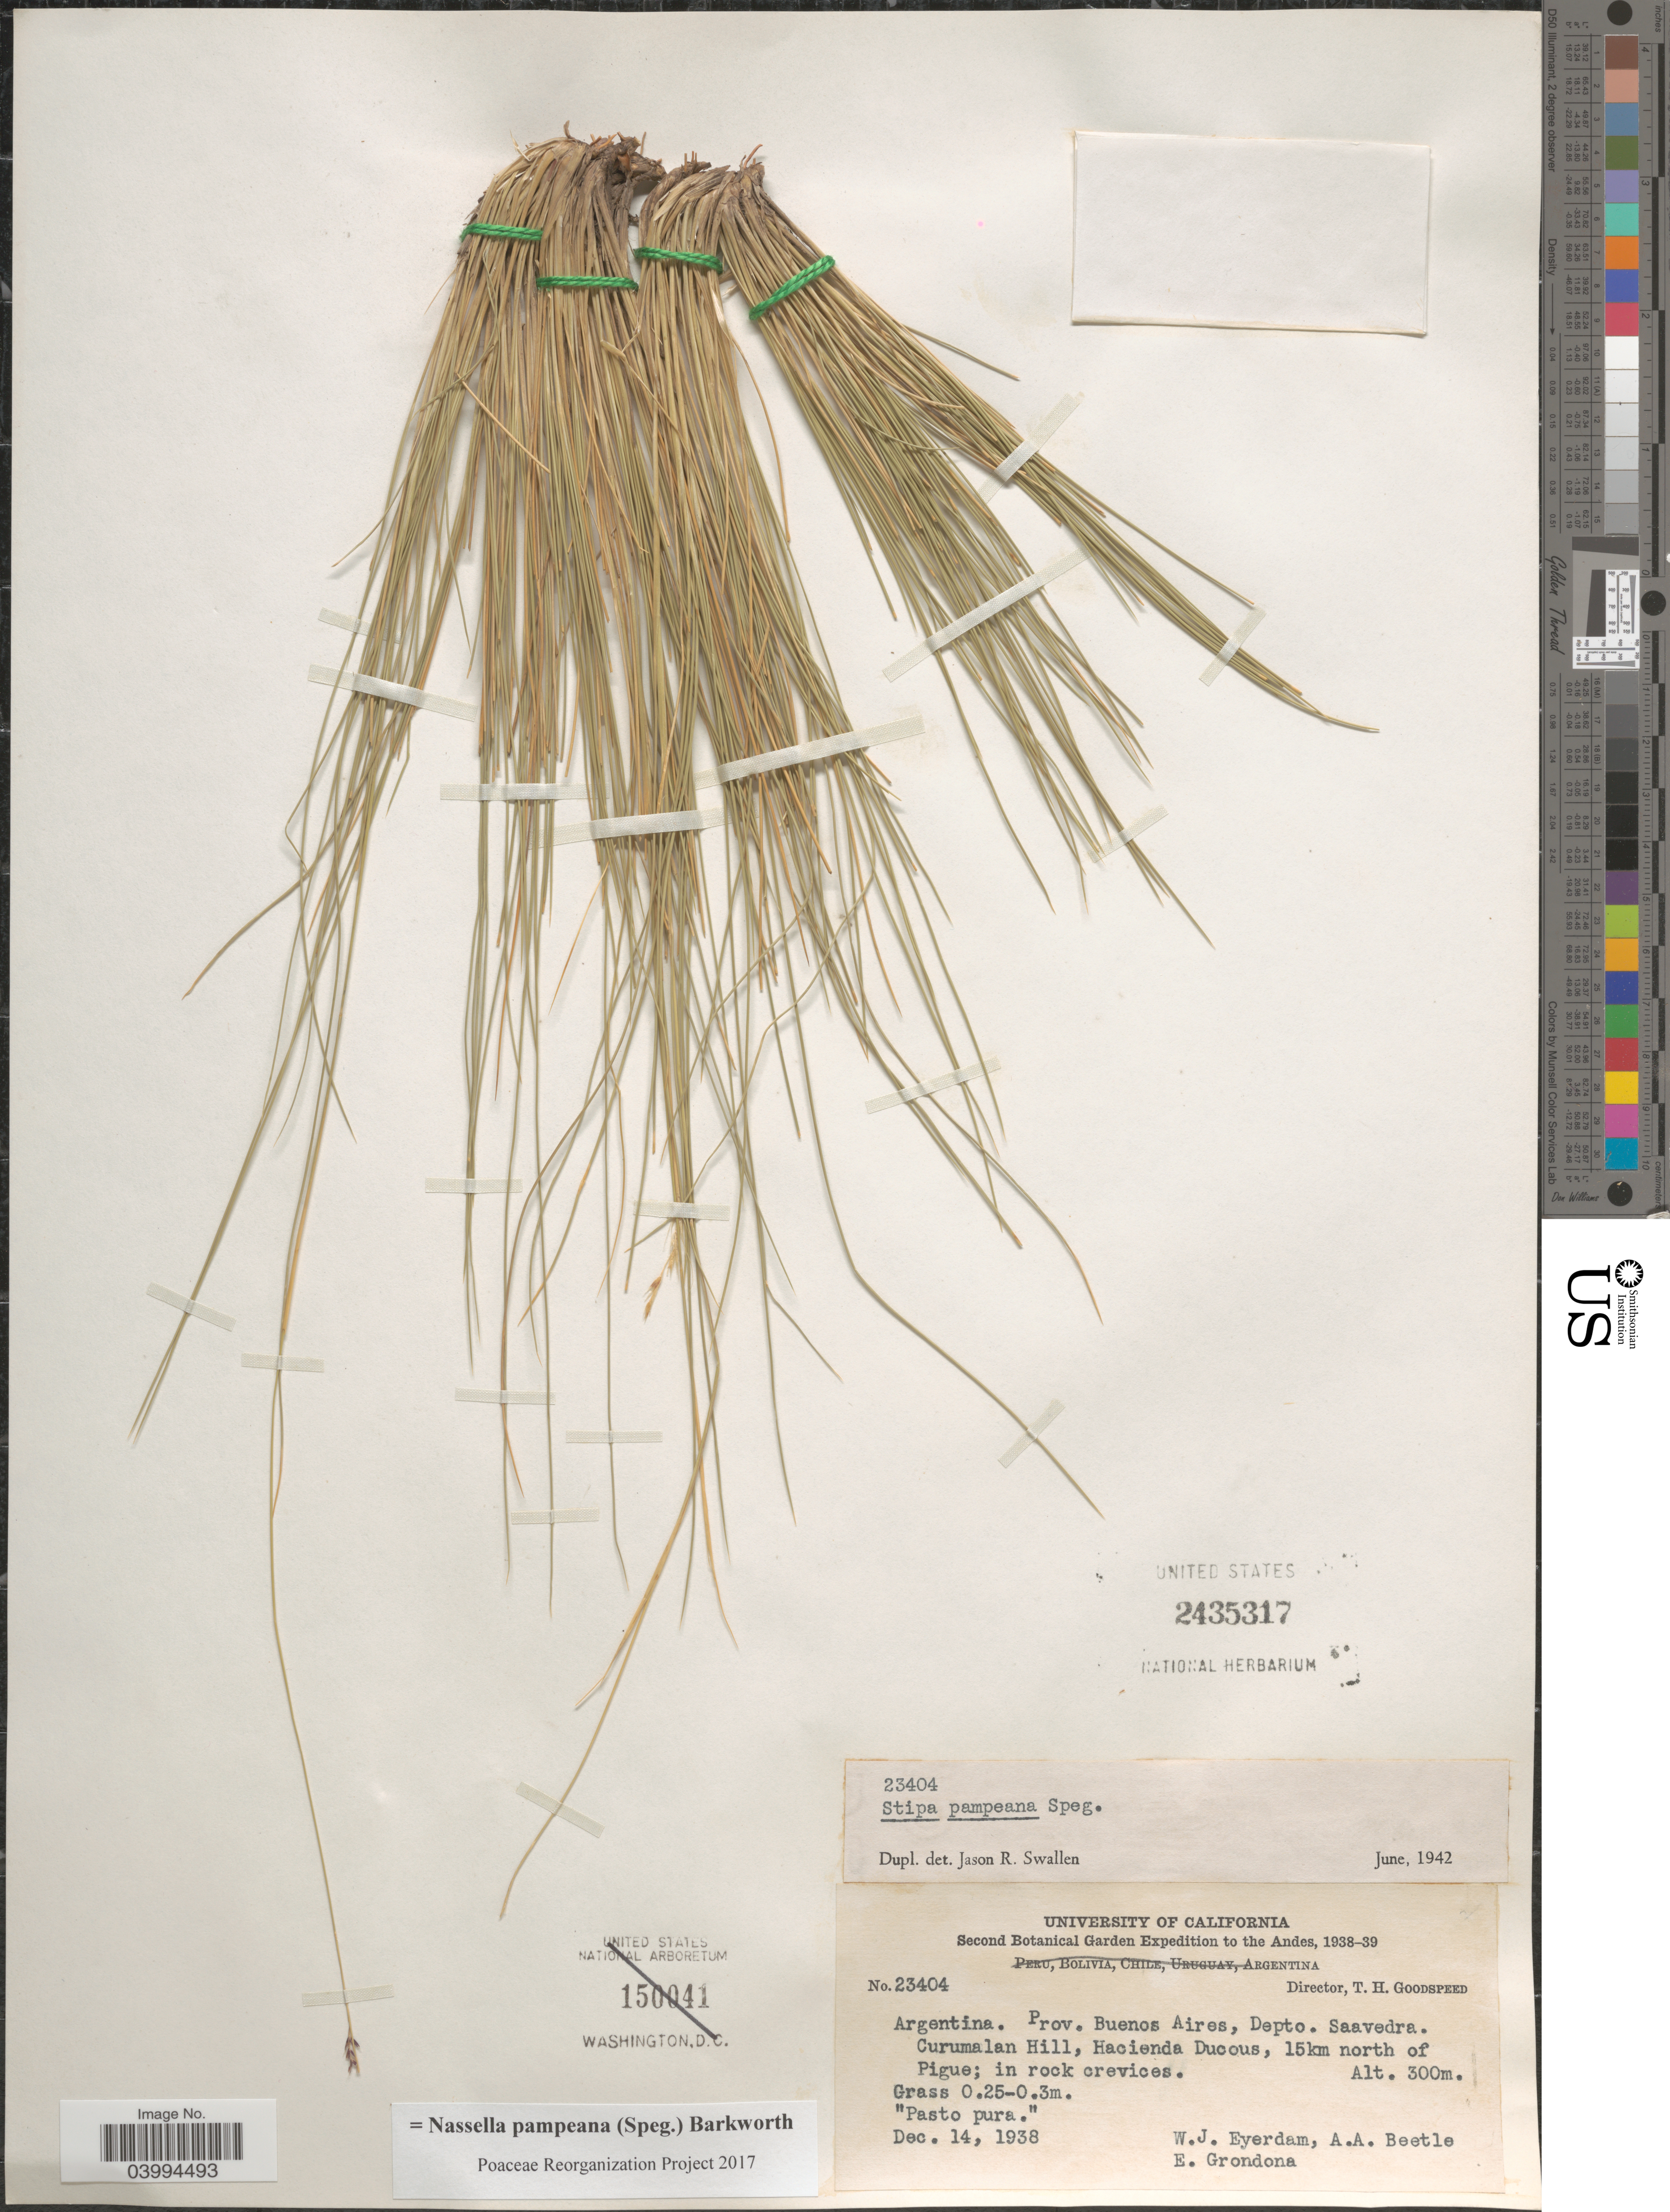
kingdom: Plantae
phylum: Tracheophyta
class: Liliopsida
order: Poales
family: Poaceae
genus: Nassella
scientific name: Nassella pampeana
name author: (Speg.) Barkworth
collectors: W. J. Eyerdam, A. A. Beetle & E. Grondona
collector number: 23404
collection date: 1938-12-14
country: Argentina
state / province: Buenos Aires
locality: The Andes. Depto. Saavedra. Curumalan Hill, Hacienda Ducous, 15km north of Pigue.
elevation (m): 300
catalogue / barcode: US 2435317